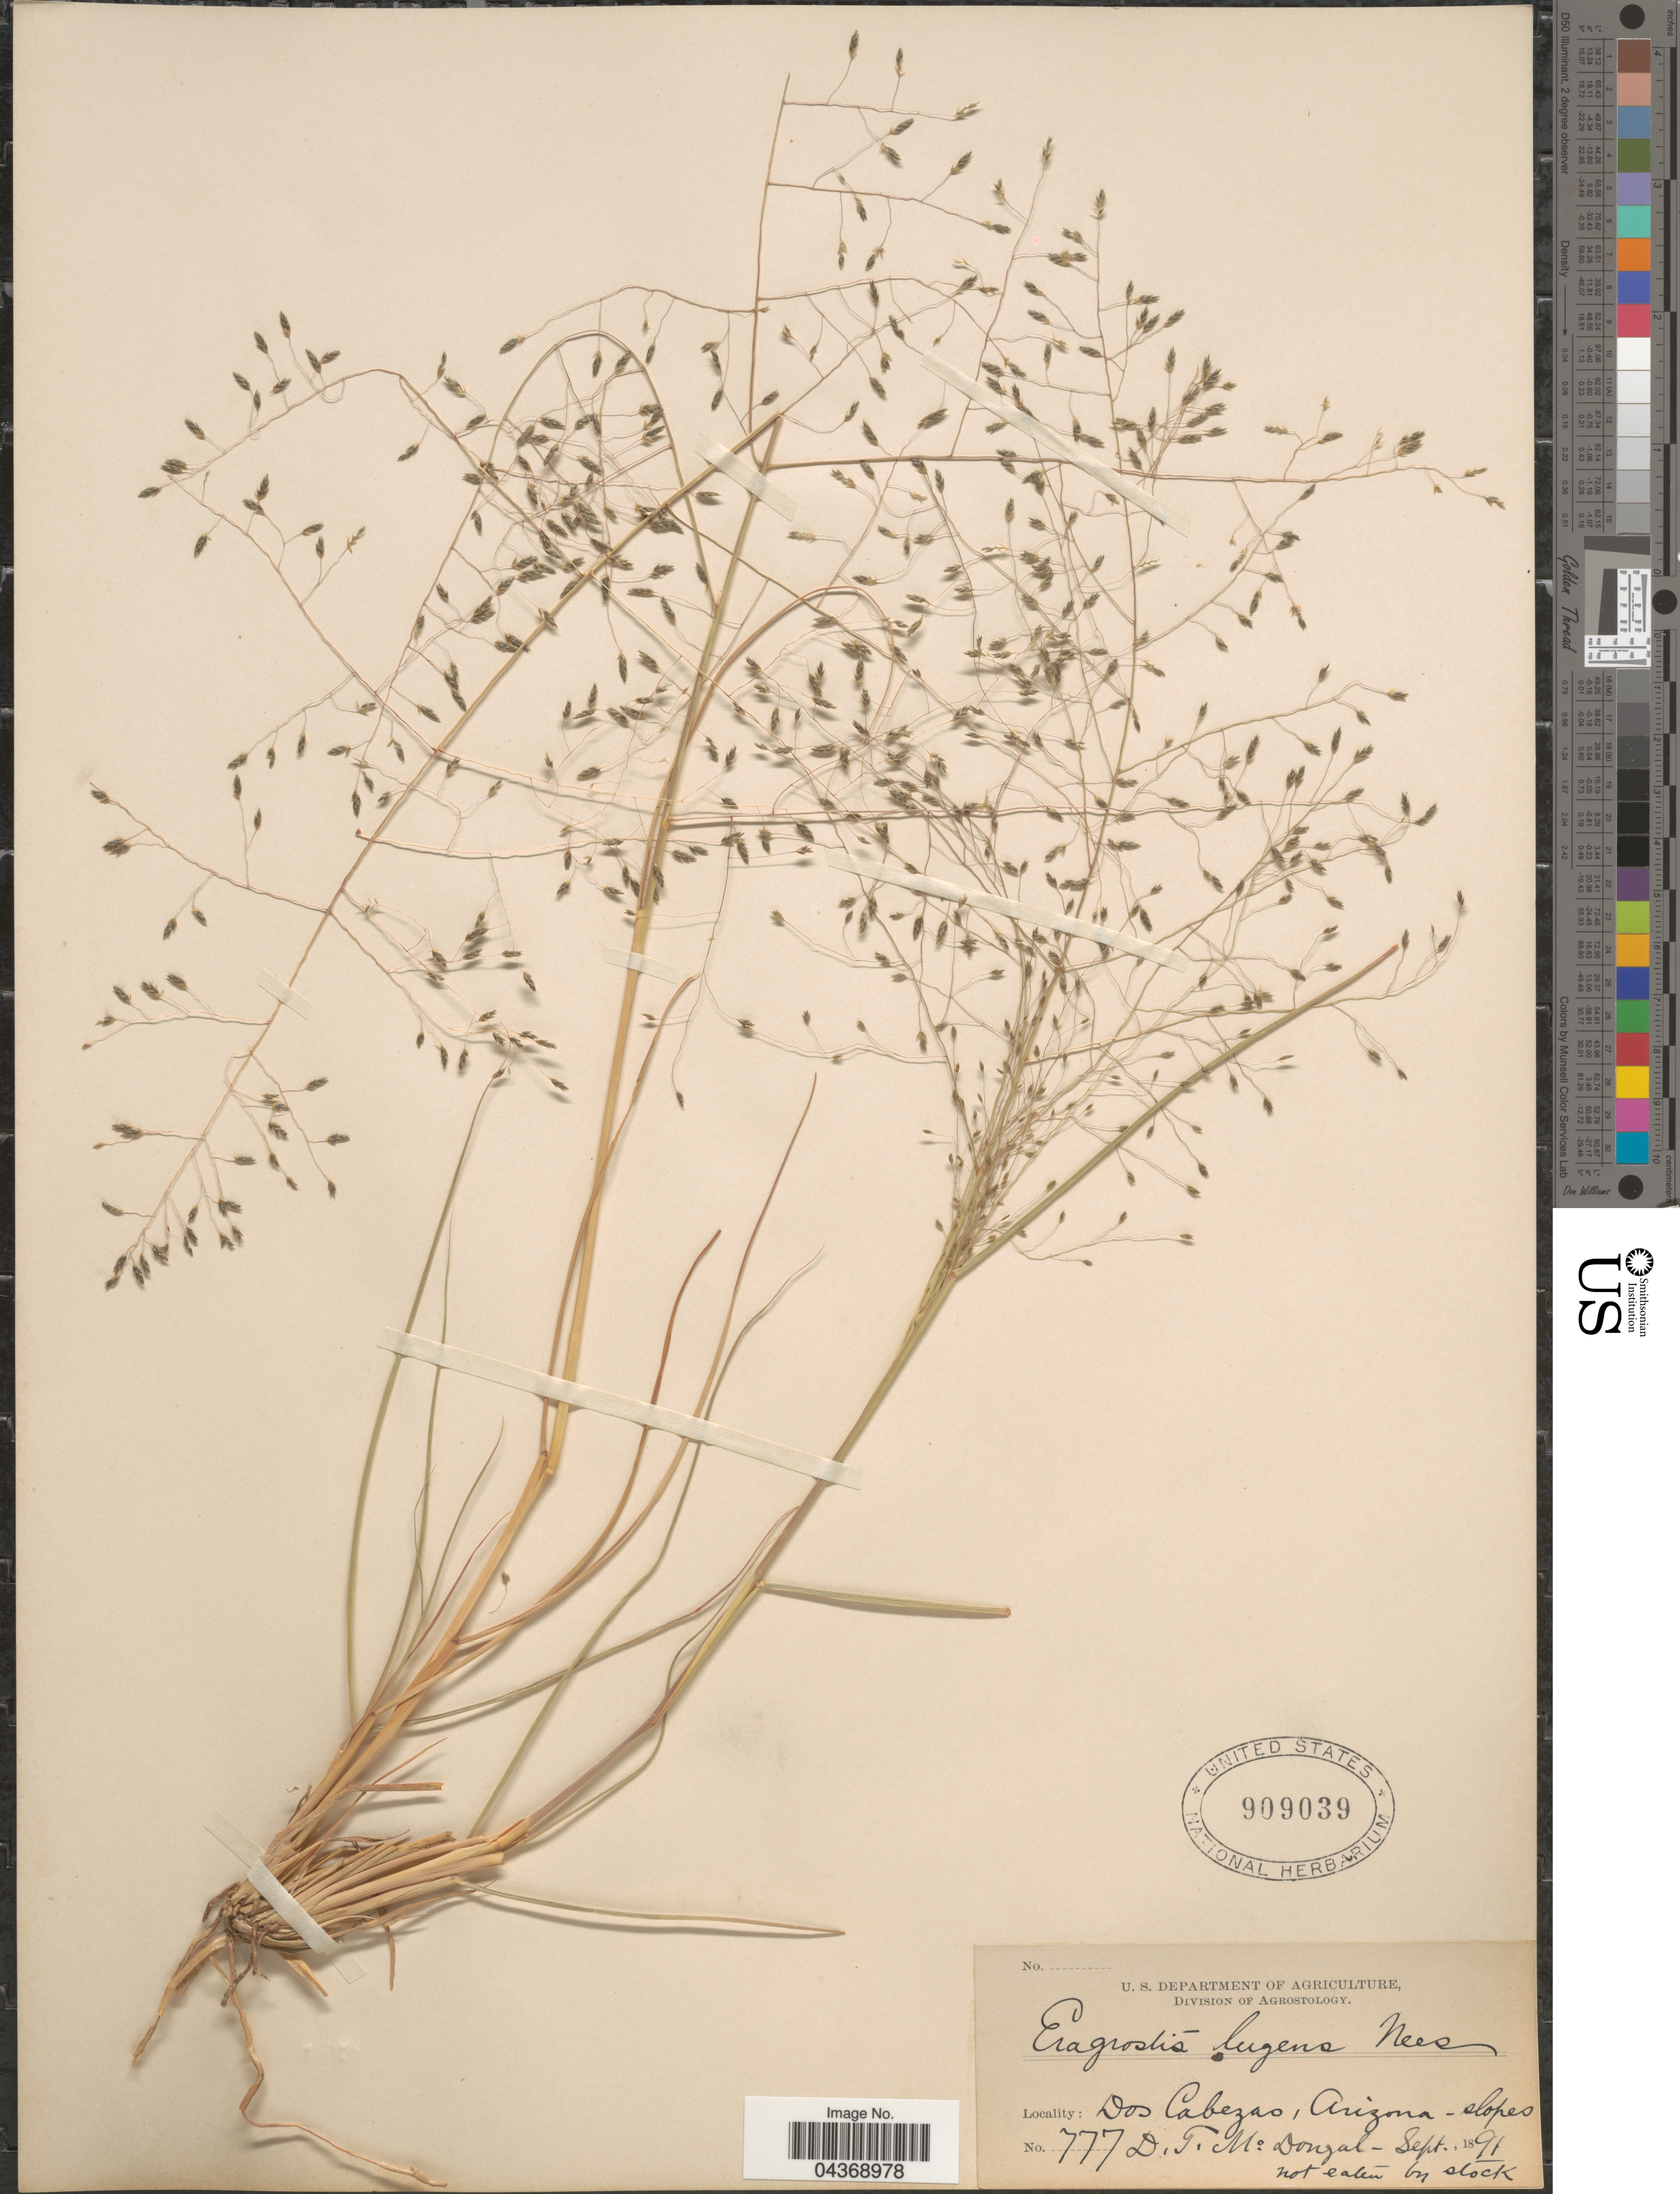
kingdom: Plantae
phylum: Tracheophyta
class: Liliopsida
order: Poales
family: Poaceae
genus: Eragrostis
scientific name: Eragrostis intermedia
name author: Hitchc.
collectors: D. McDougal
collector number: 777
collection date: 1891-09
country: United States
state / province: Arizona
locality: Dos Cabezas.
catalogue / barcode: US 909039